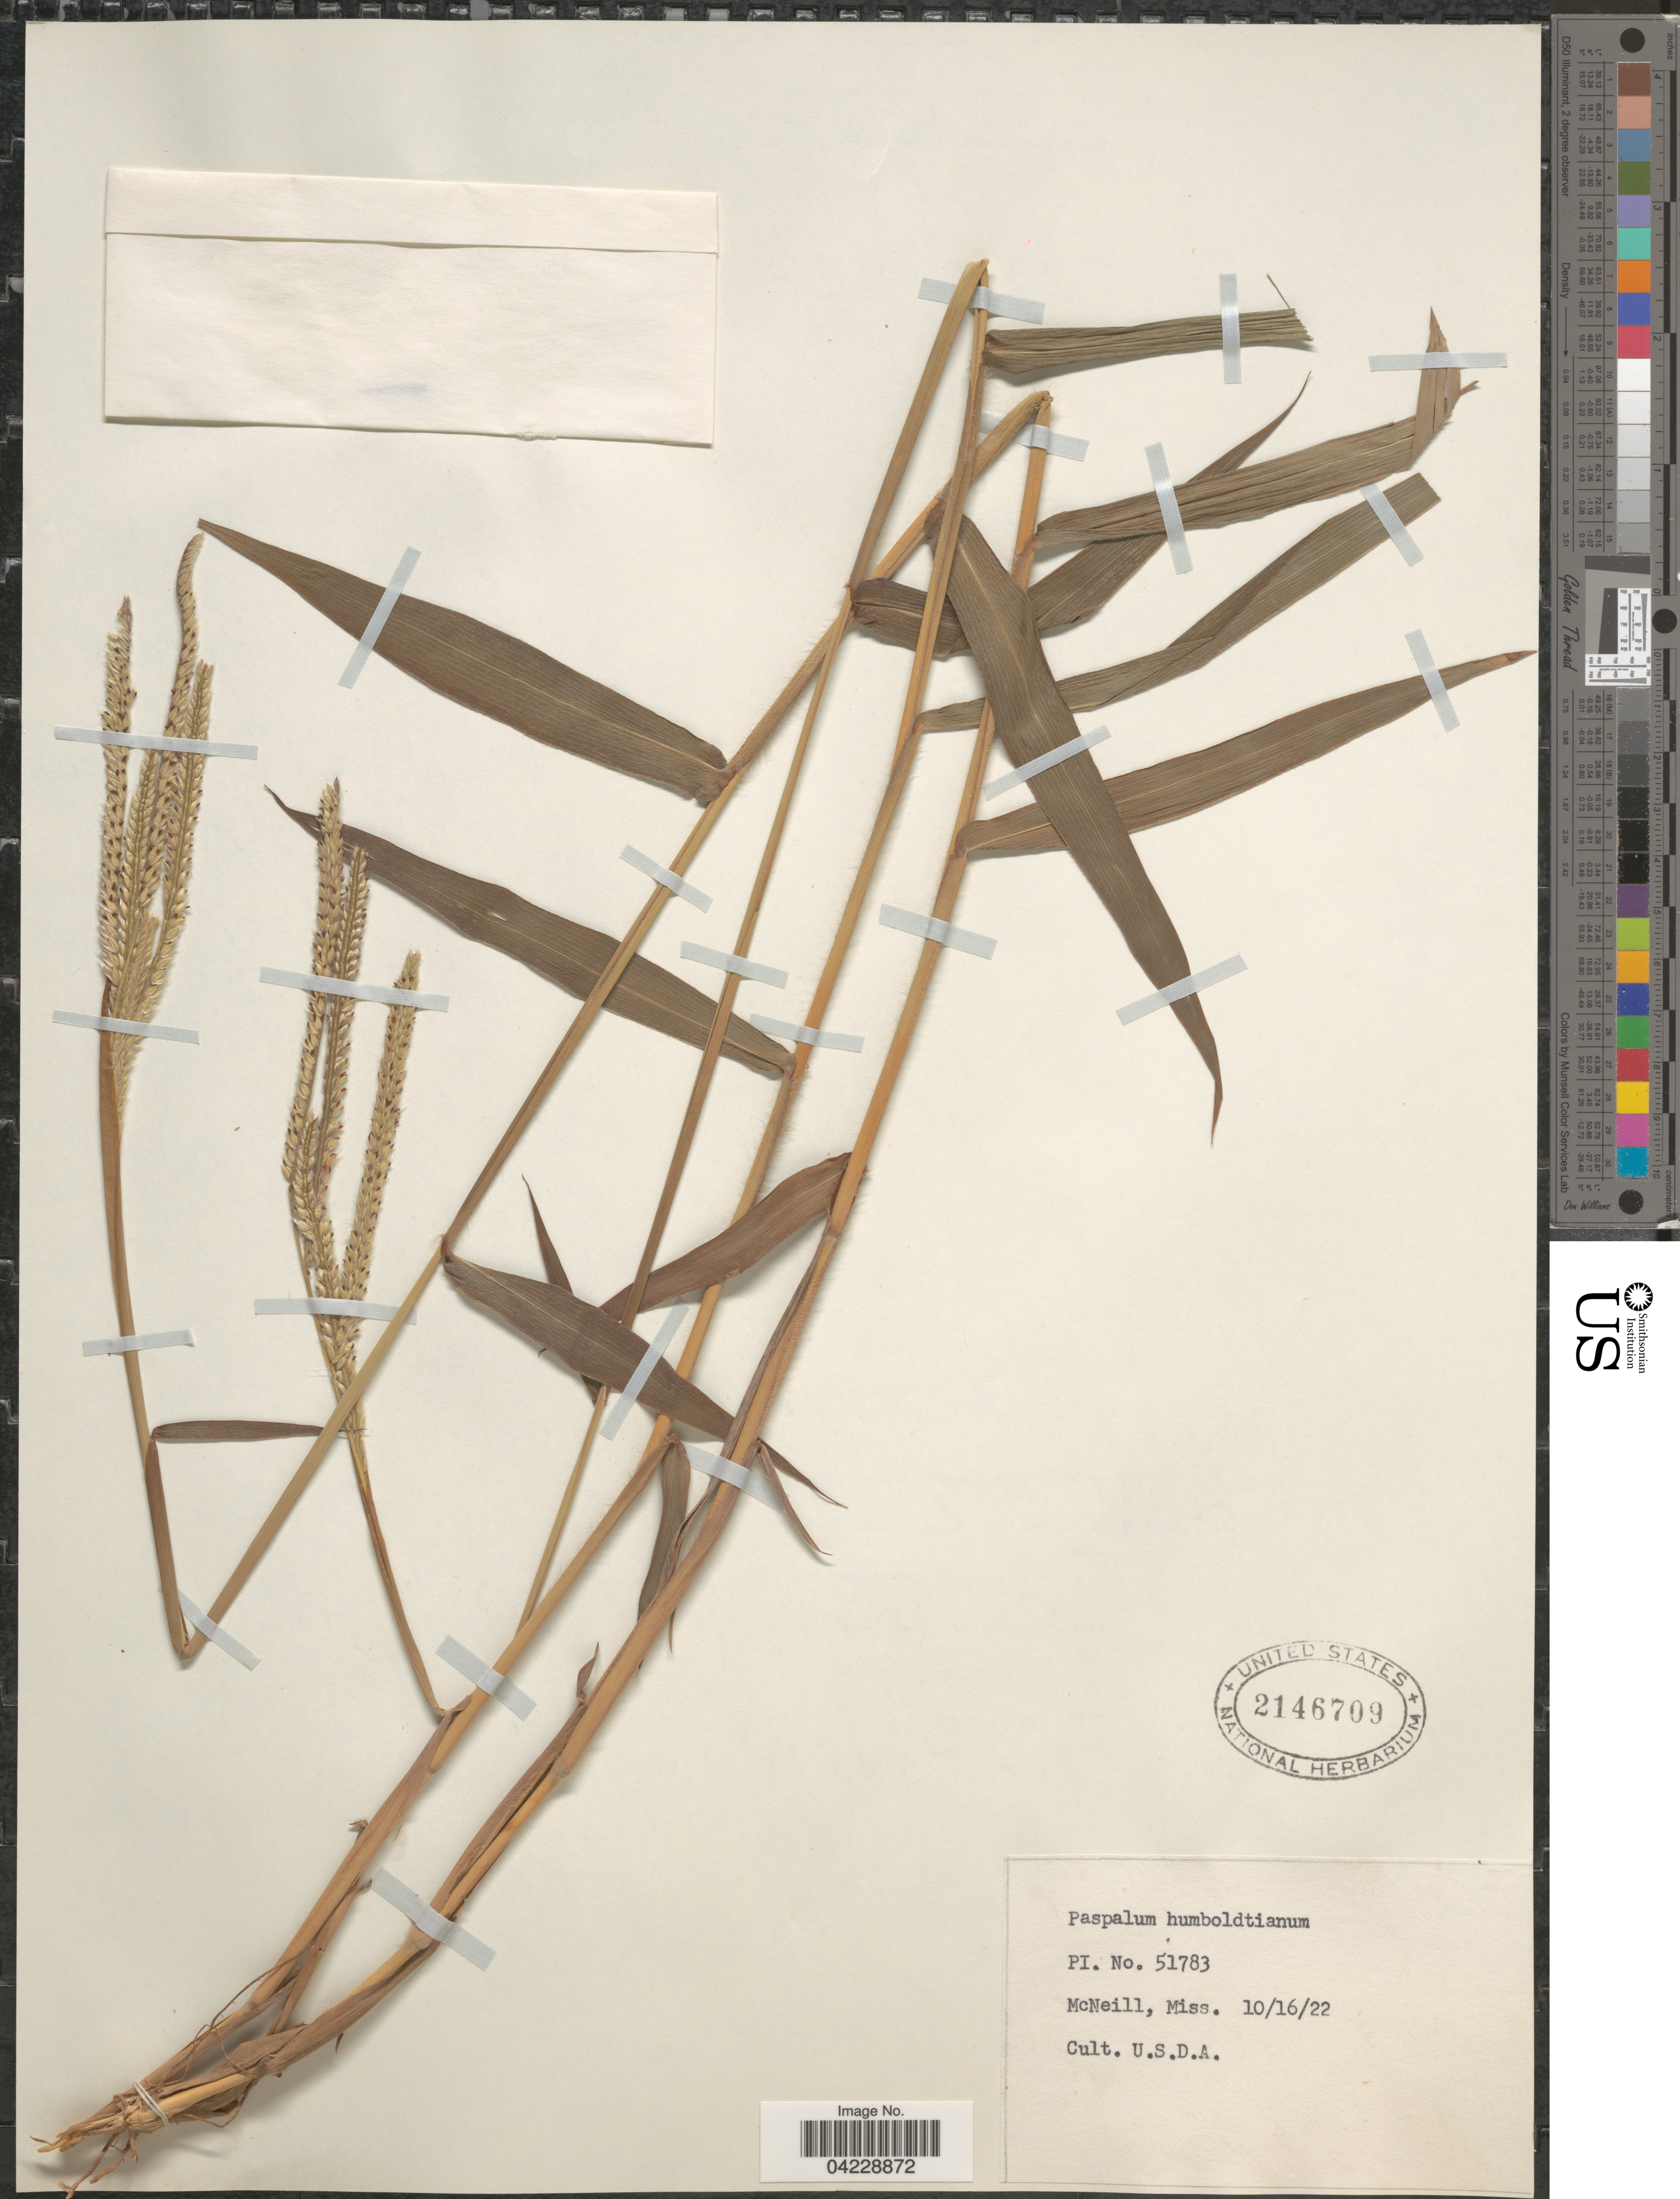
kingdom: Plantae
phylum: Tracheophyta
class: Liliopsida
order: Poales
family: Poaceae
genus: Paspalum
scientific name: Paspalum humboldtianum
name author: Flüggé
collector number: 51783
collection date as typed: Transcribed d/m/y: 16/10/22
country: United States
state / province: Mississippi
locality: McNeill. U.S.D.A.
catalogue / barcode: US 2146709